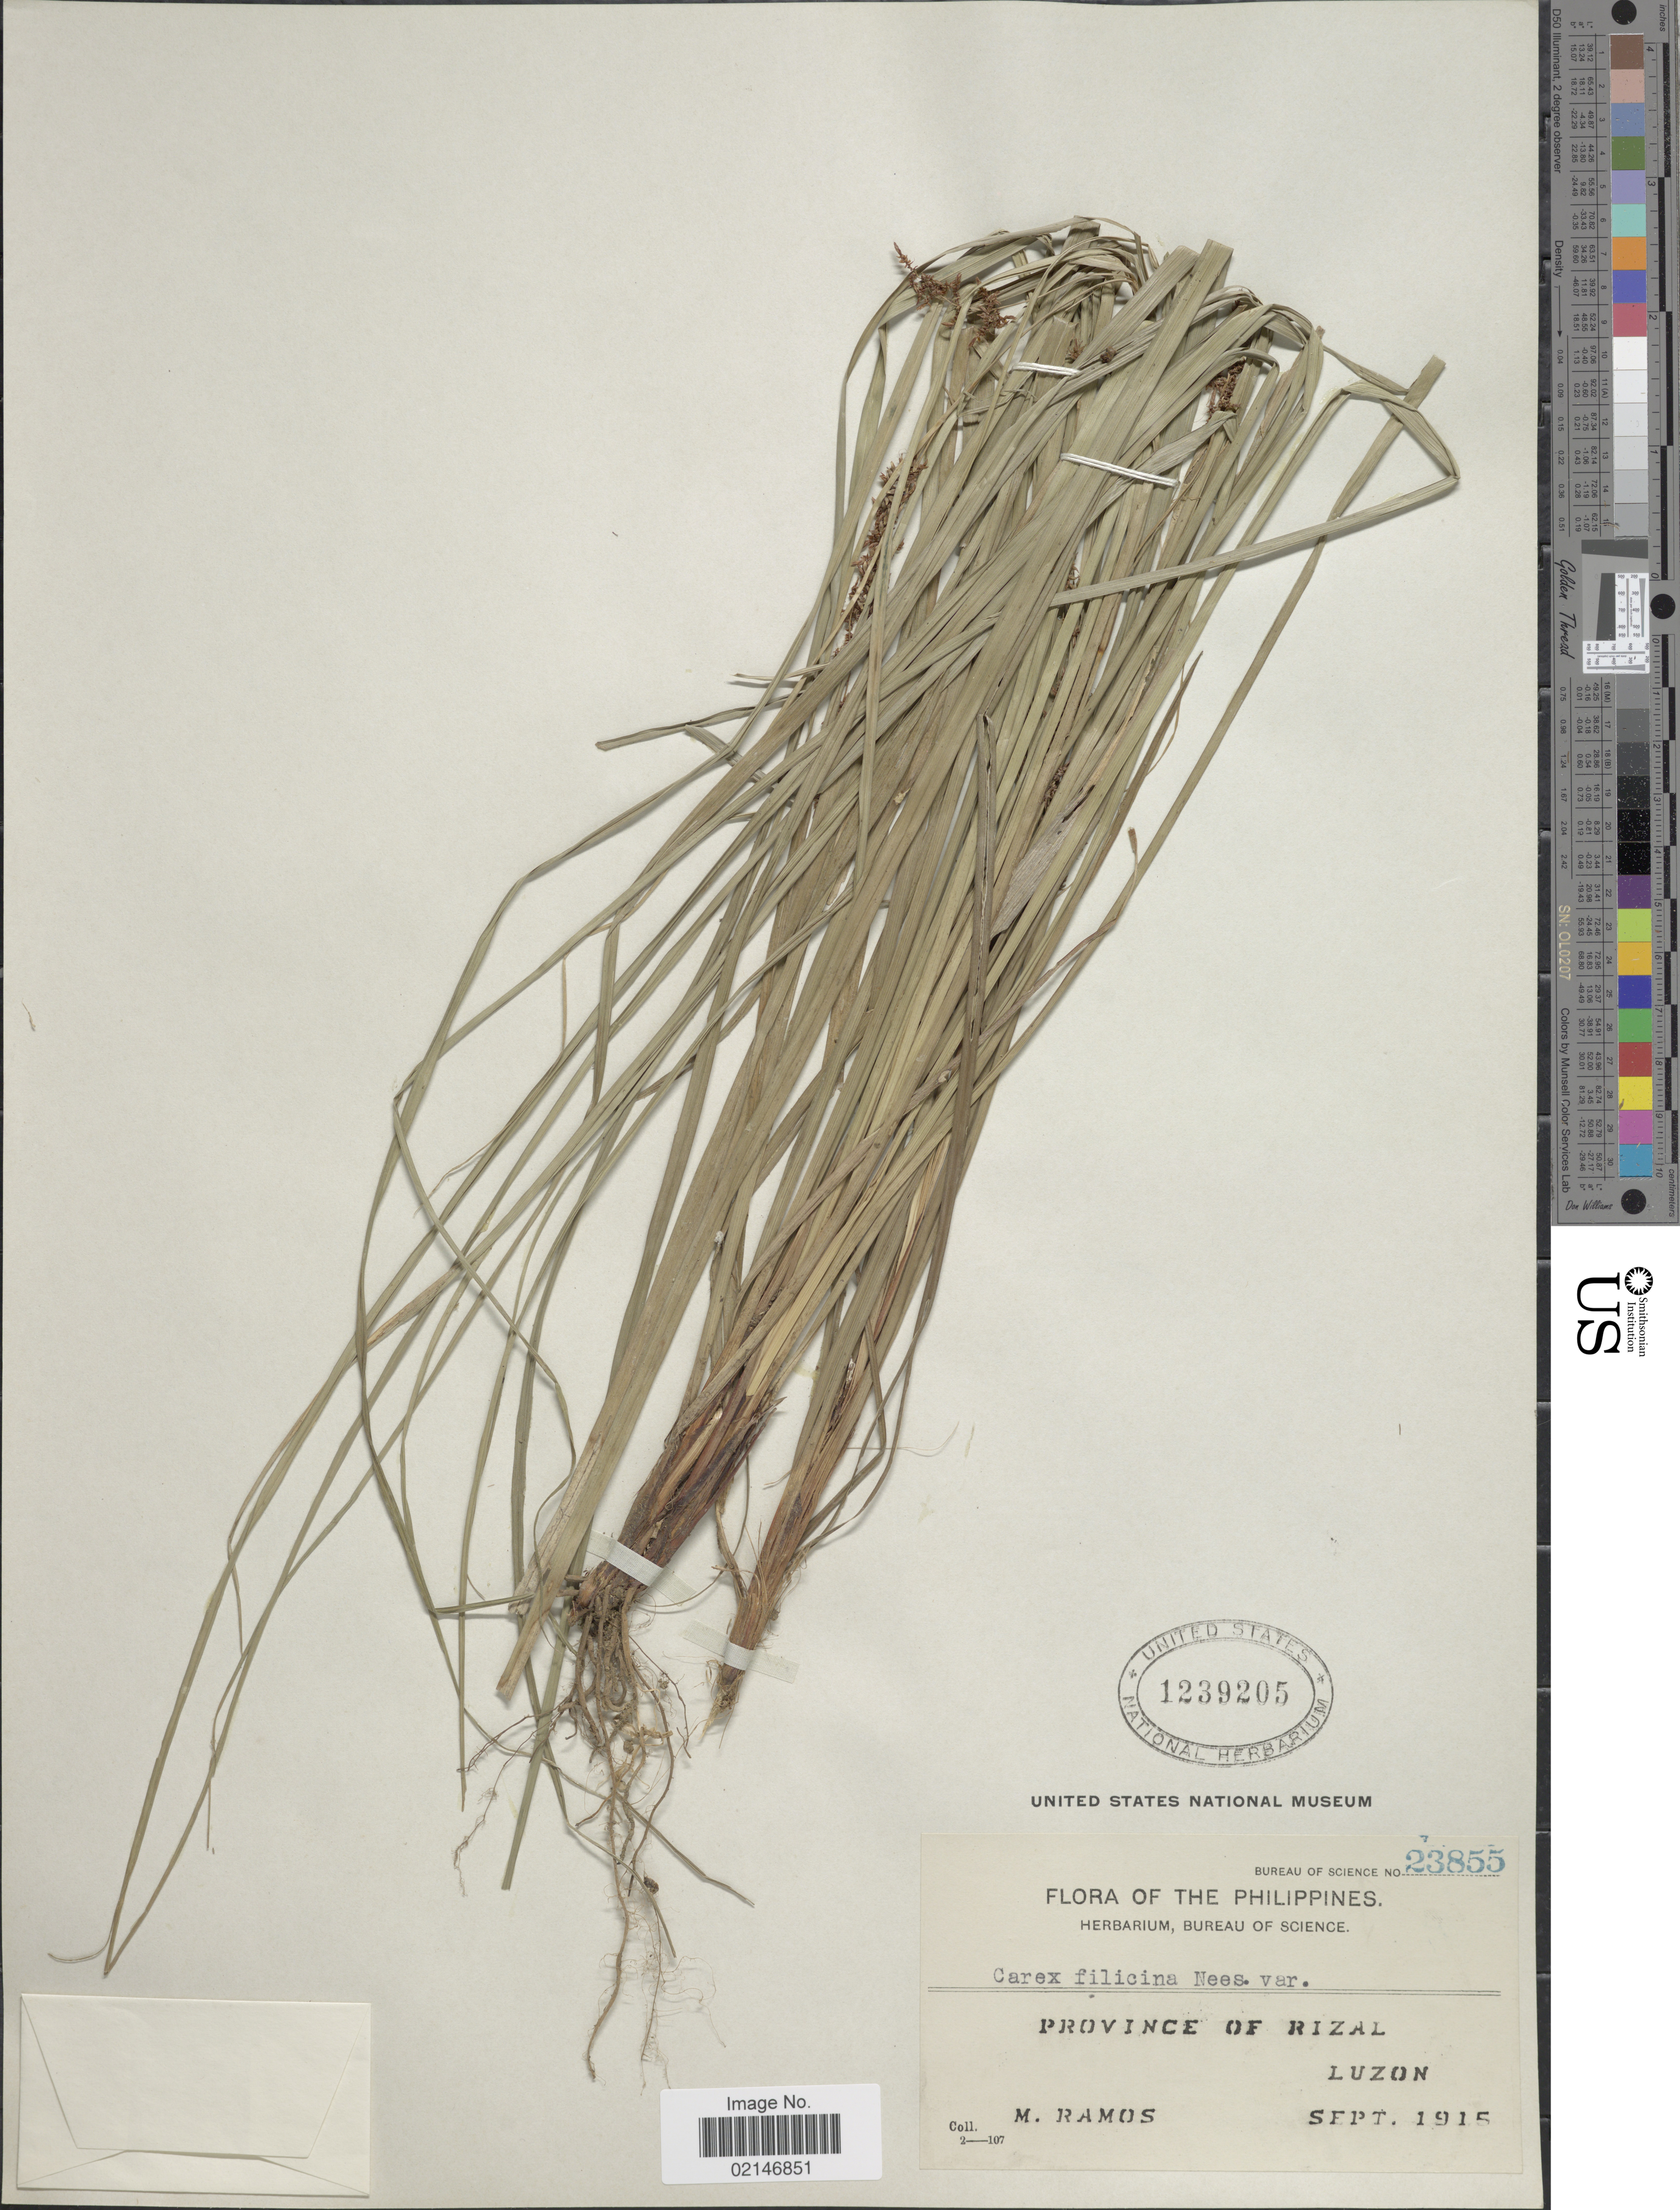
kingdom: Plantae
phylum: Tracheophyta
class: Liliopsida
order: Poales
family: Cyperaceae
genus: Carex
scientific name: Carex filicina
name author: Nees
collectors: M. Ramos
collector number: Bureau Of Science 23855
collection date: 1915-09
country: Philippines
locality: Province of Rizal, Luzon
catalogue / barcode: US 1239205